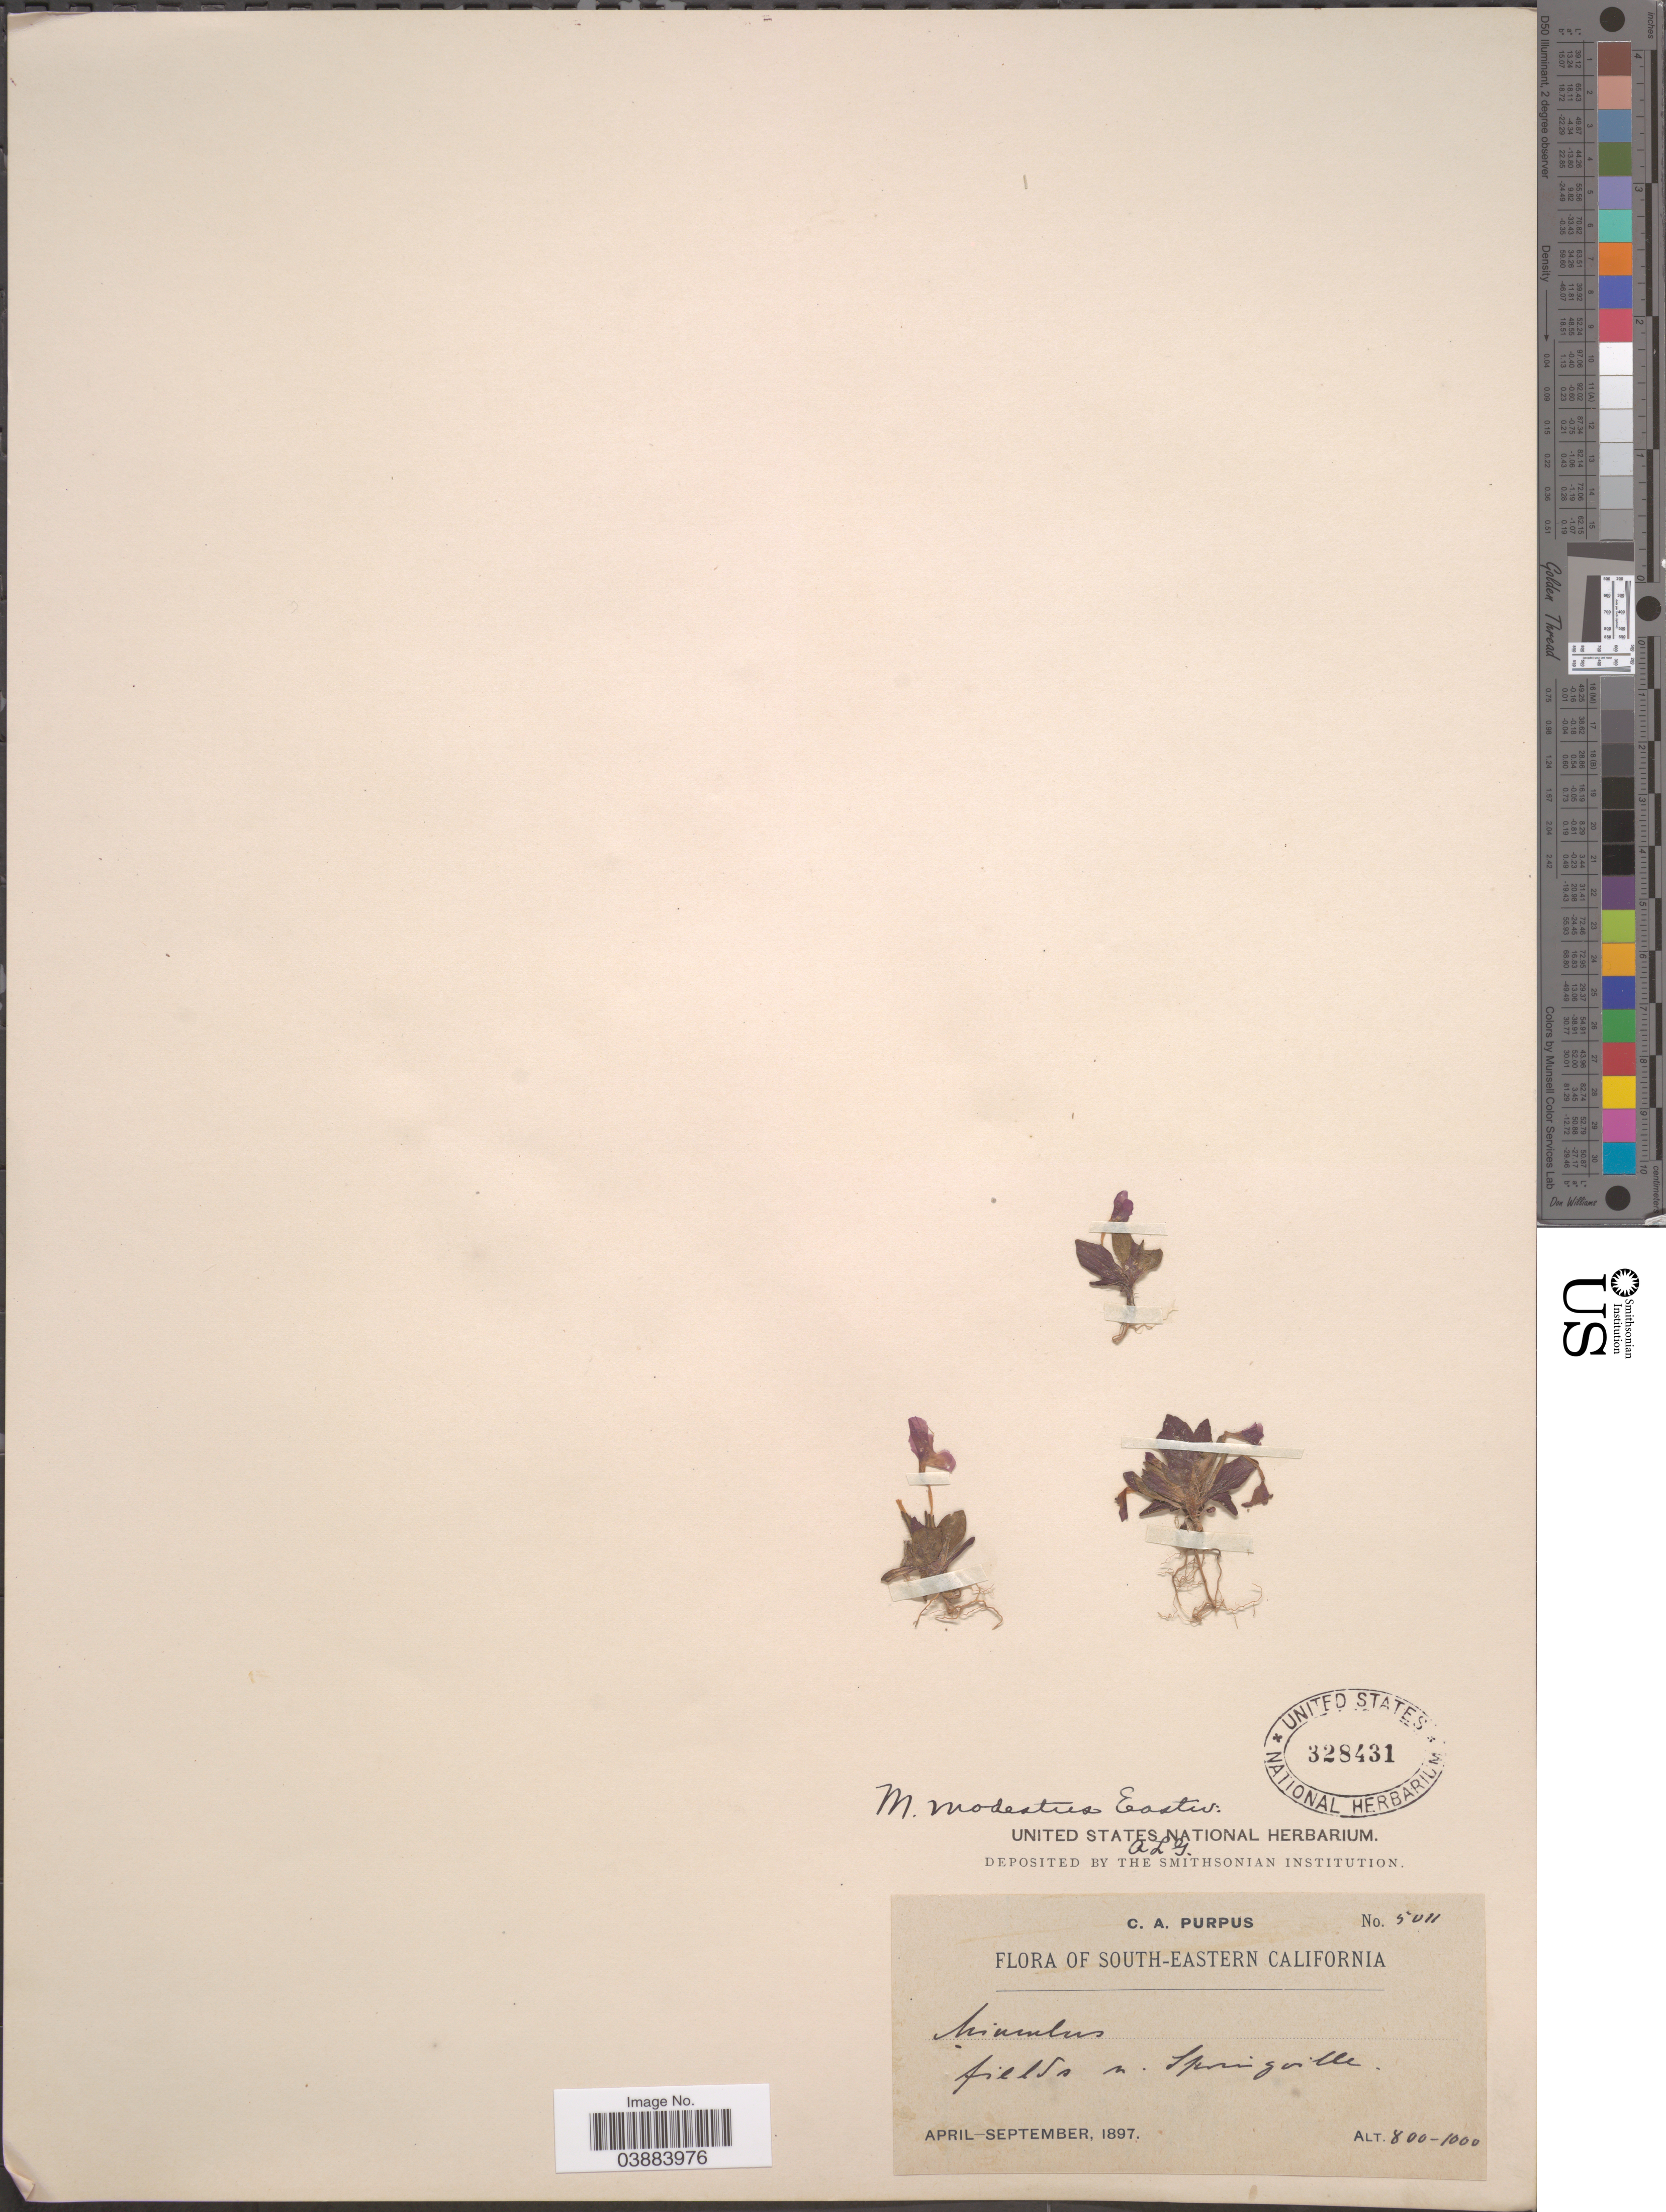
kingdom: Plantae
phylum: Tracheophyta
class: Magnoliopsida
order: Lamiales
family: Phrymaceae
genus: Eunanus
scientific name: Eunanus modestus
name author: Greene ex C.F. Baker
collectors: C. A. Purpus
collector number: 5011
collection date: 1897-04/1897-09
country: United States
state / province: California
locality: South-eastern California. Fields n. Springville.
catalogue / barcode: US 328431